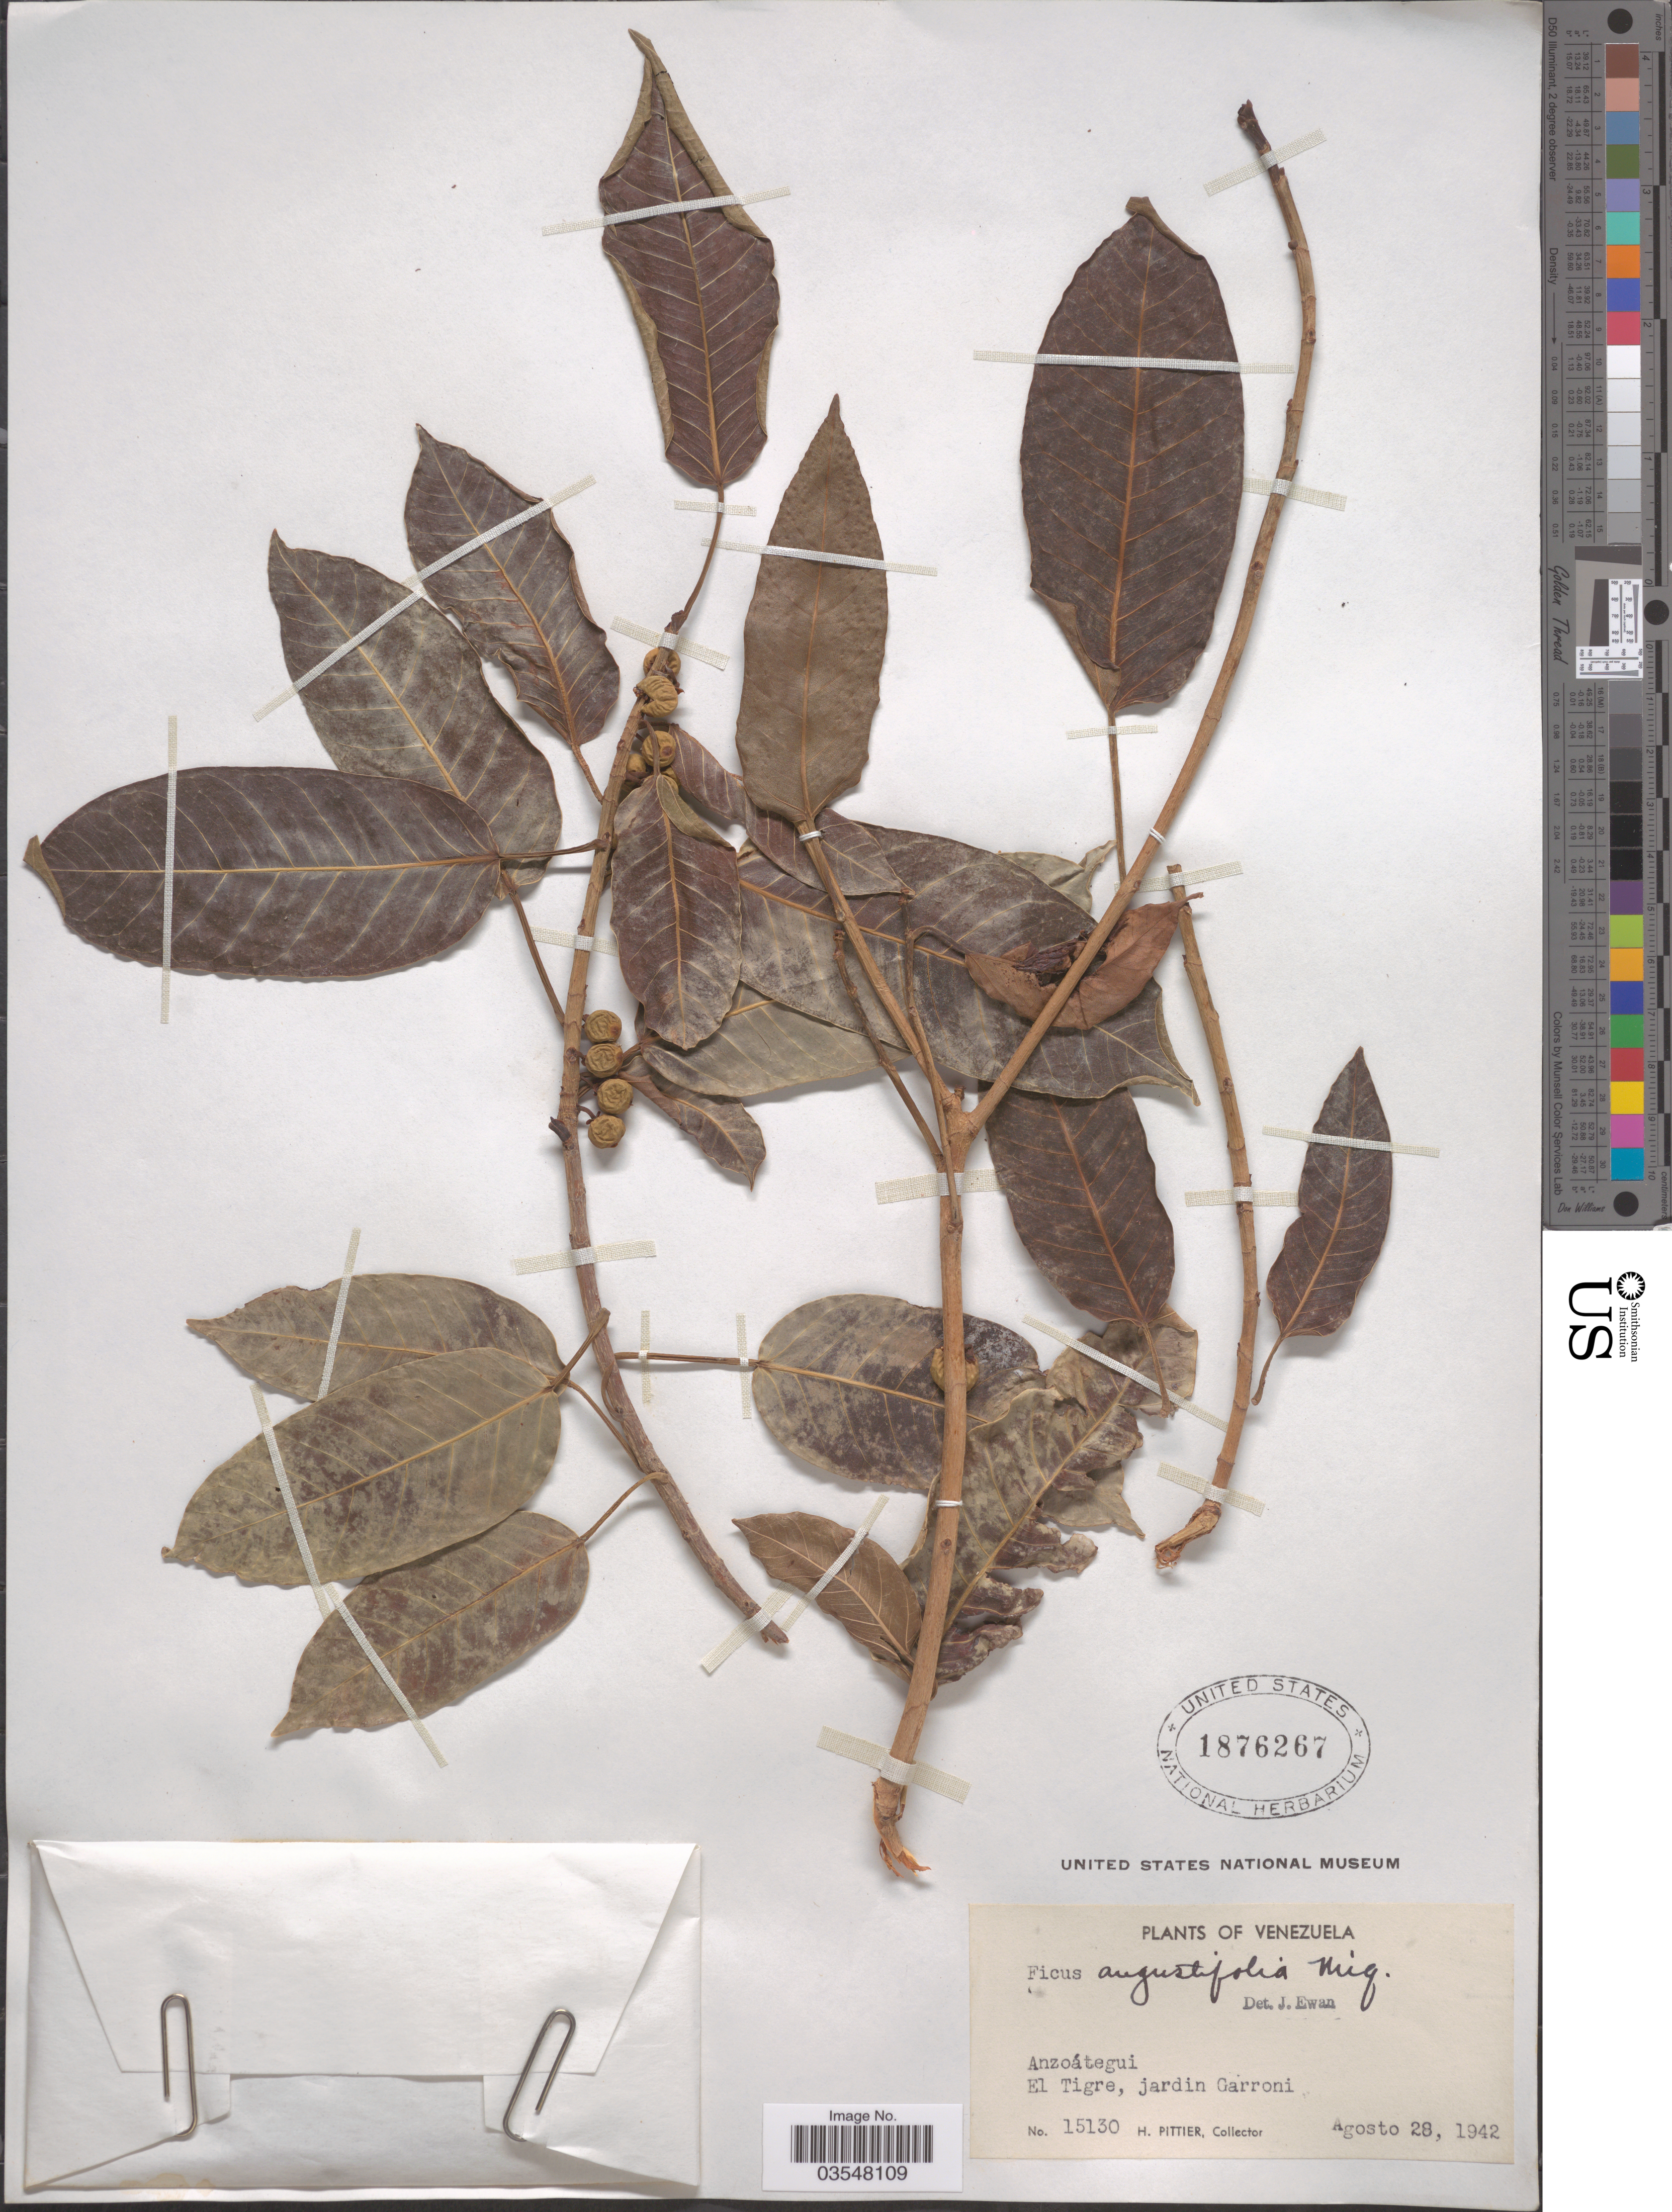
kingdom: Plantae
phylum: Tracheophyta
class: Magnoliopsida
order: Rosales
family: Moraceae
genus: Ficus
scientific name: Ficus amazonica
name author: (Miq.) Miq.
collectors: H. F. Pittier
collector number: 15130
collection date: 1942-08-28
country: Venezuela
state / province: Anzoategui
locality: El Tigre, jardin Garroni.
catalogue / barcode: US 1876267